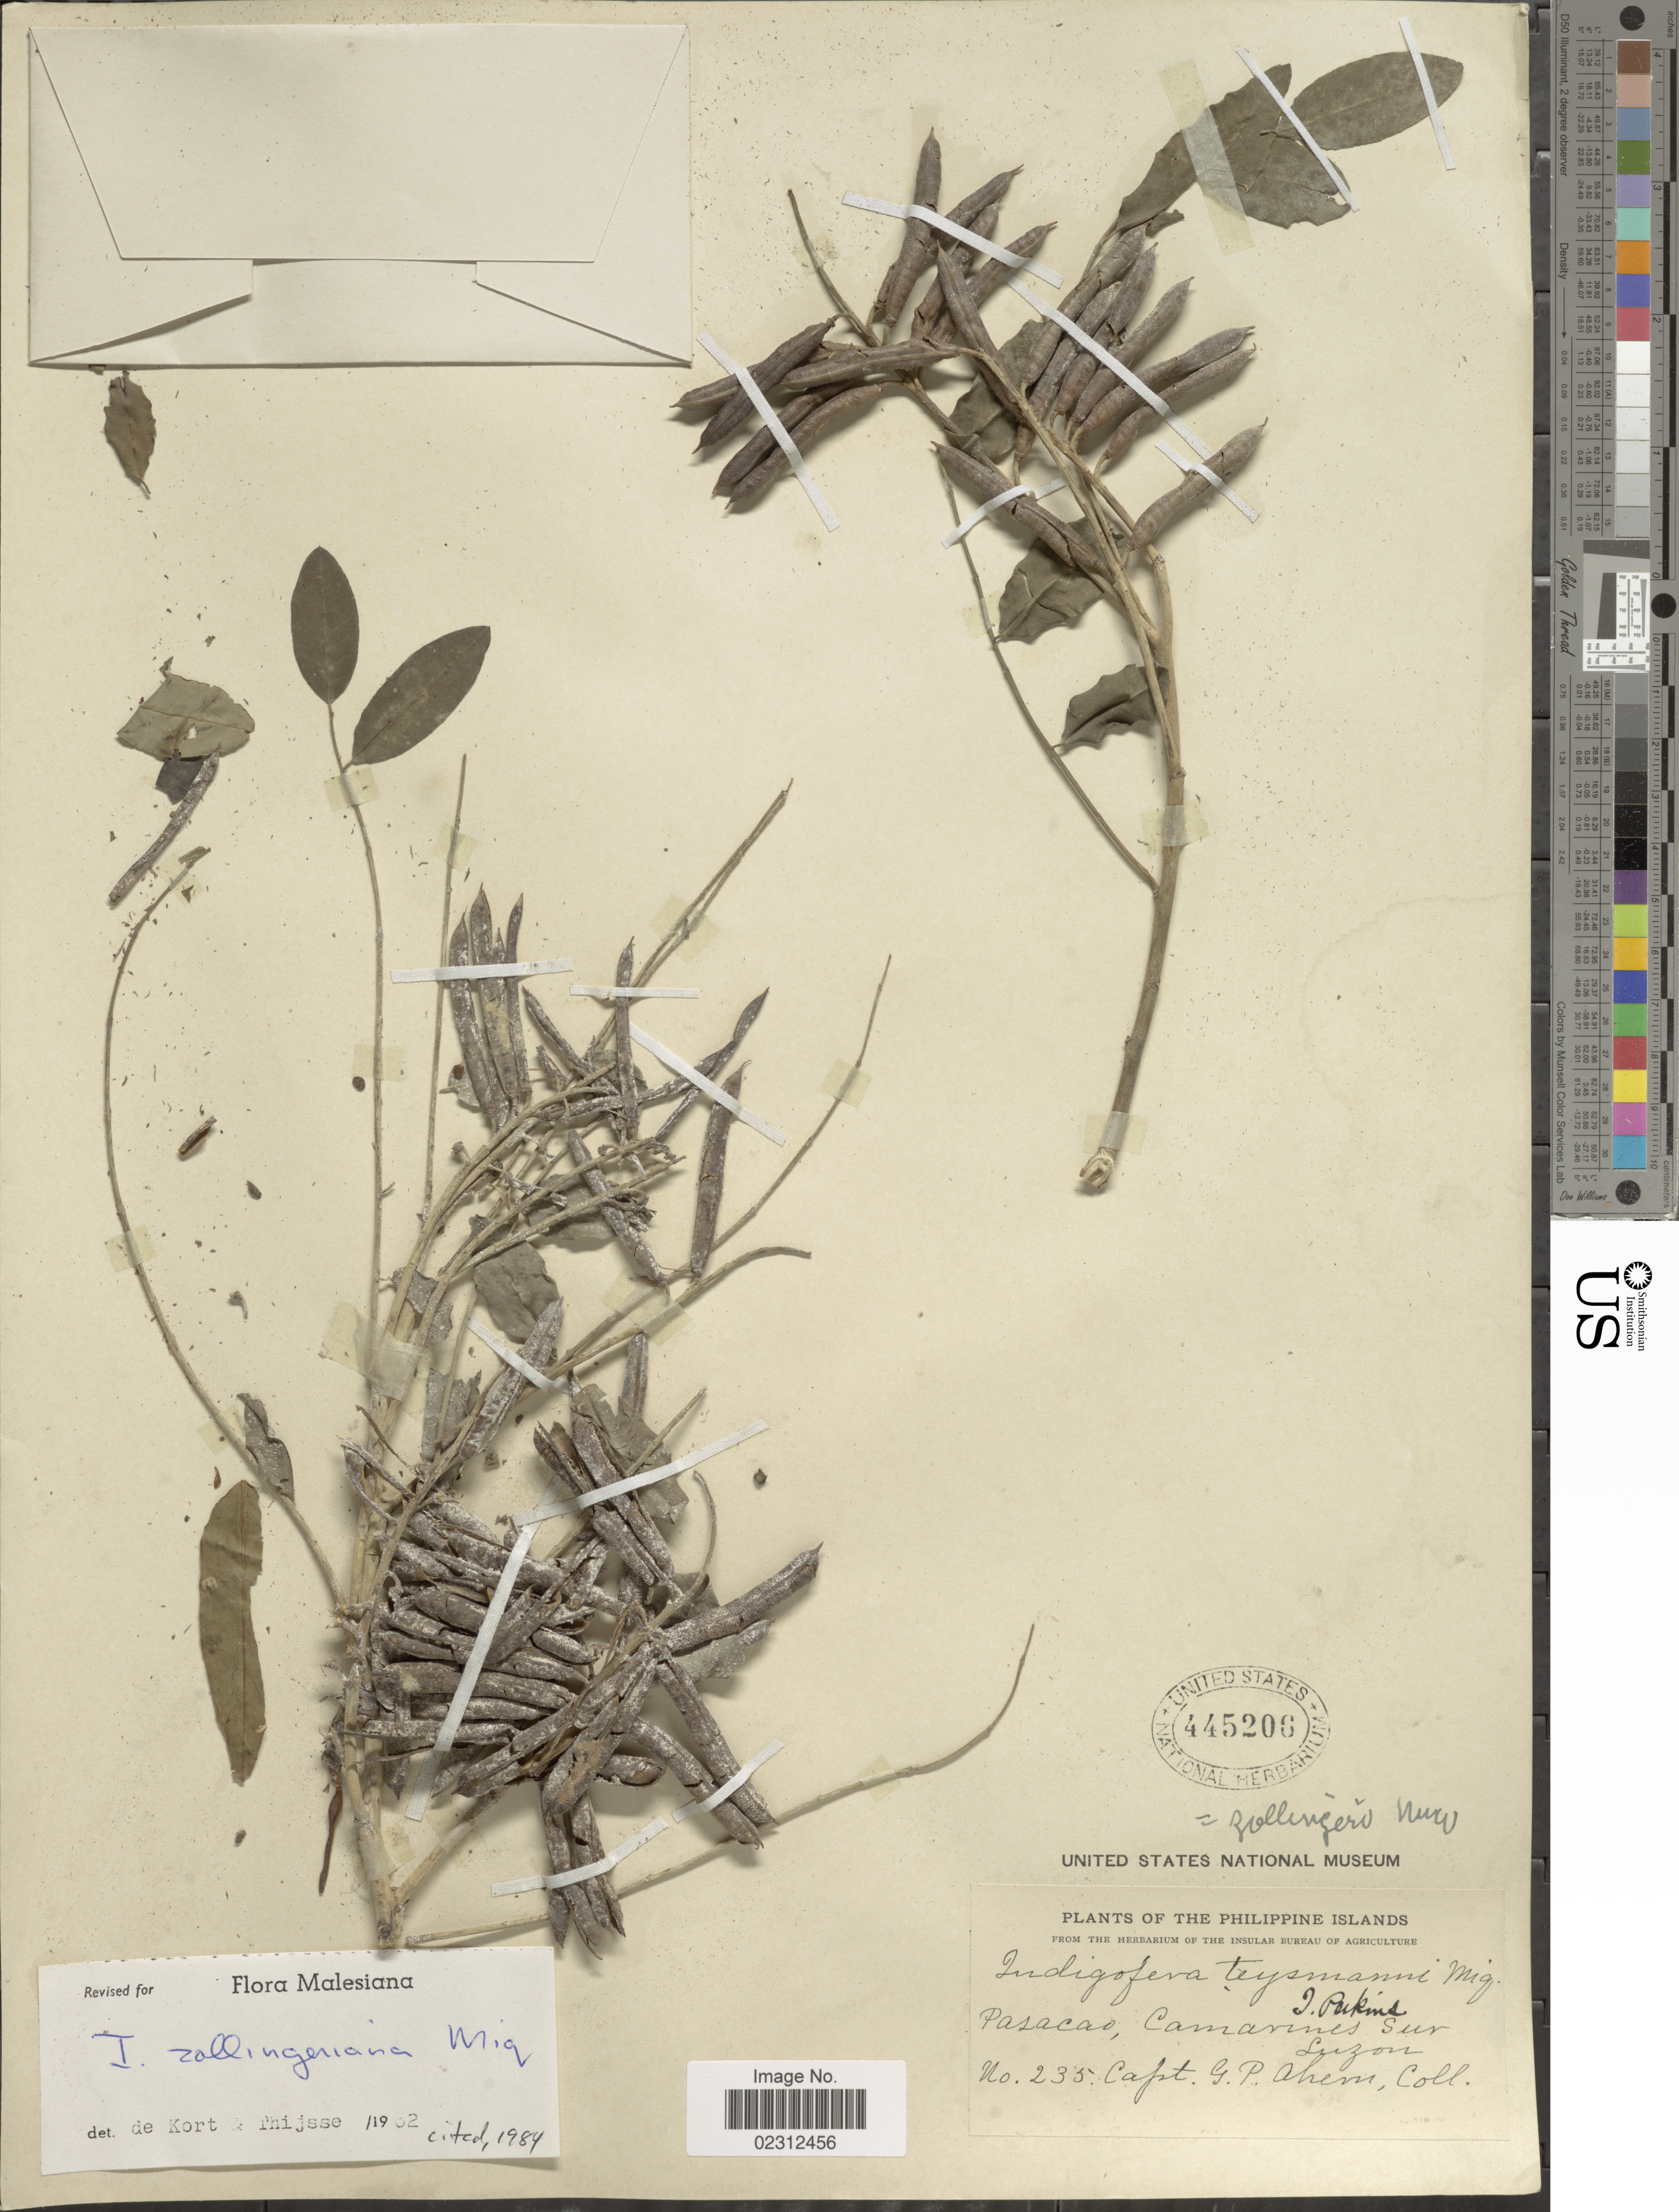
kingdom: Plantae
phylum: Tracheophyta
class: Magnoliopsida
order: Fabales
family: Fabaceae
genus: Indigofera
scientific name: Indigofera zollingeriana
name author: Miq.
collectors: G. Ahern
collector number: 235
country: Philippines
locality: Pasacao, Camarines sur, Luzon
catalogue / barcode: US 445206